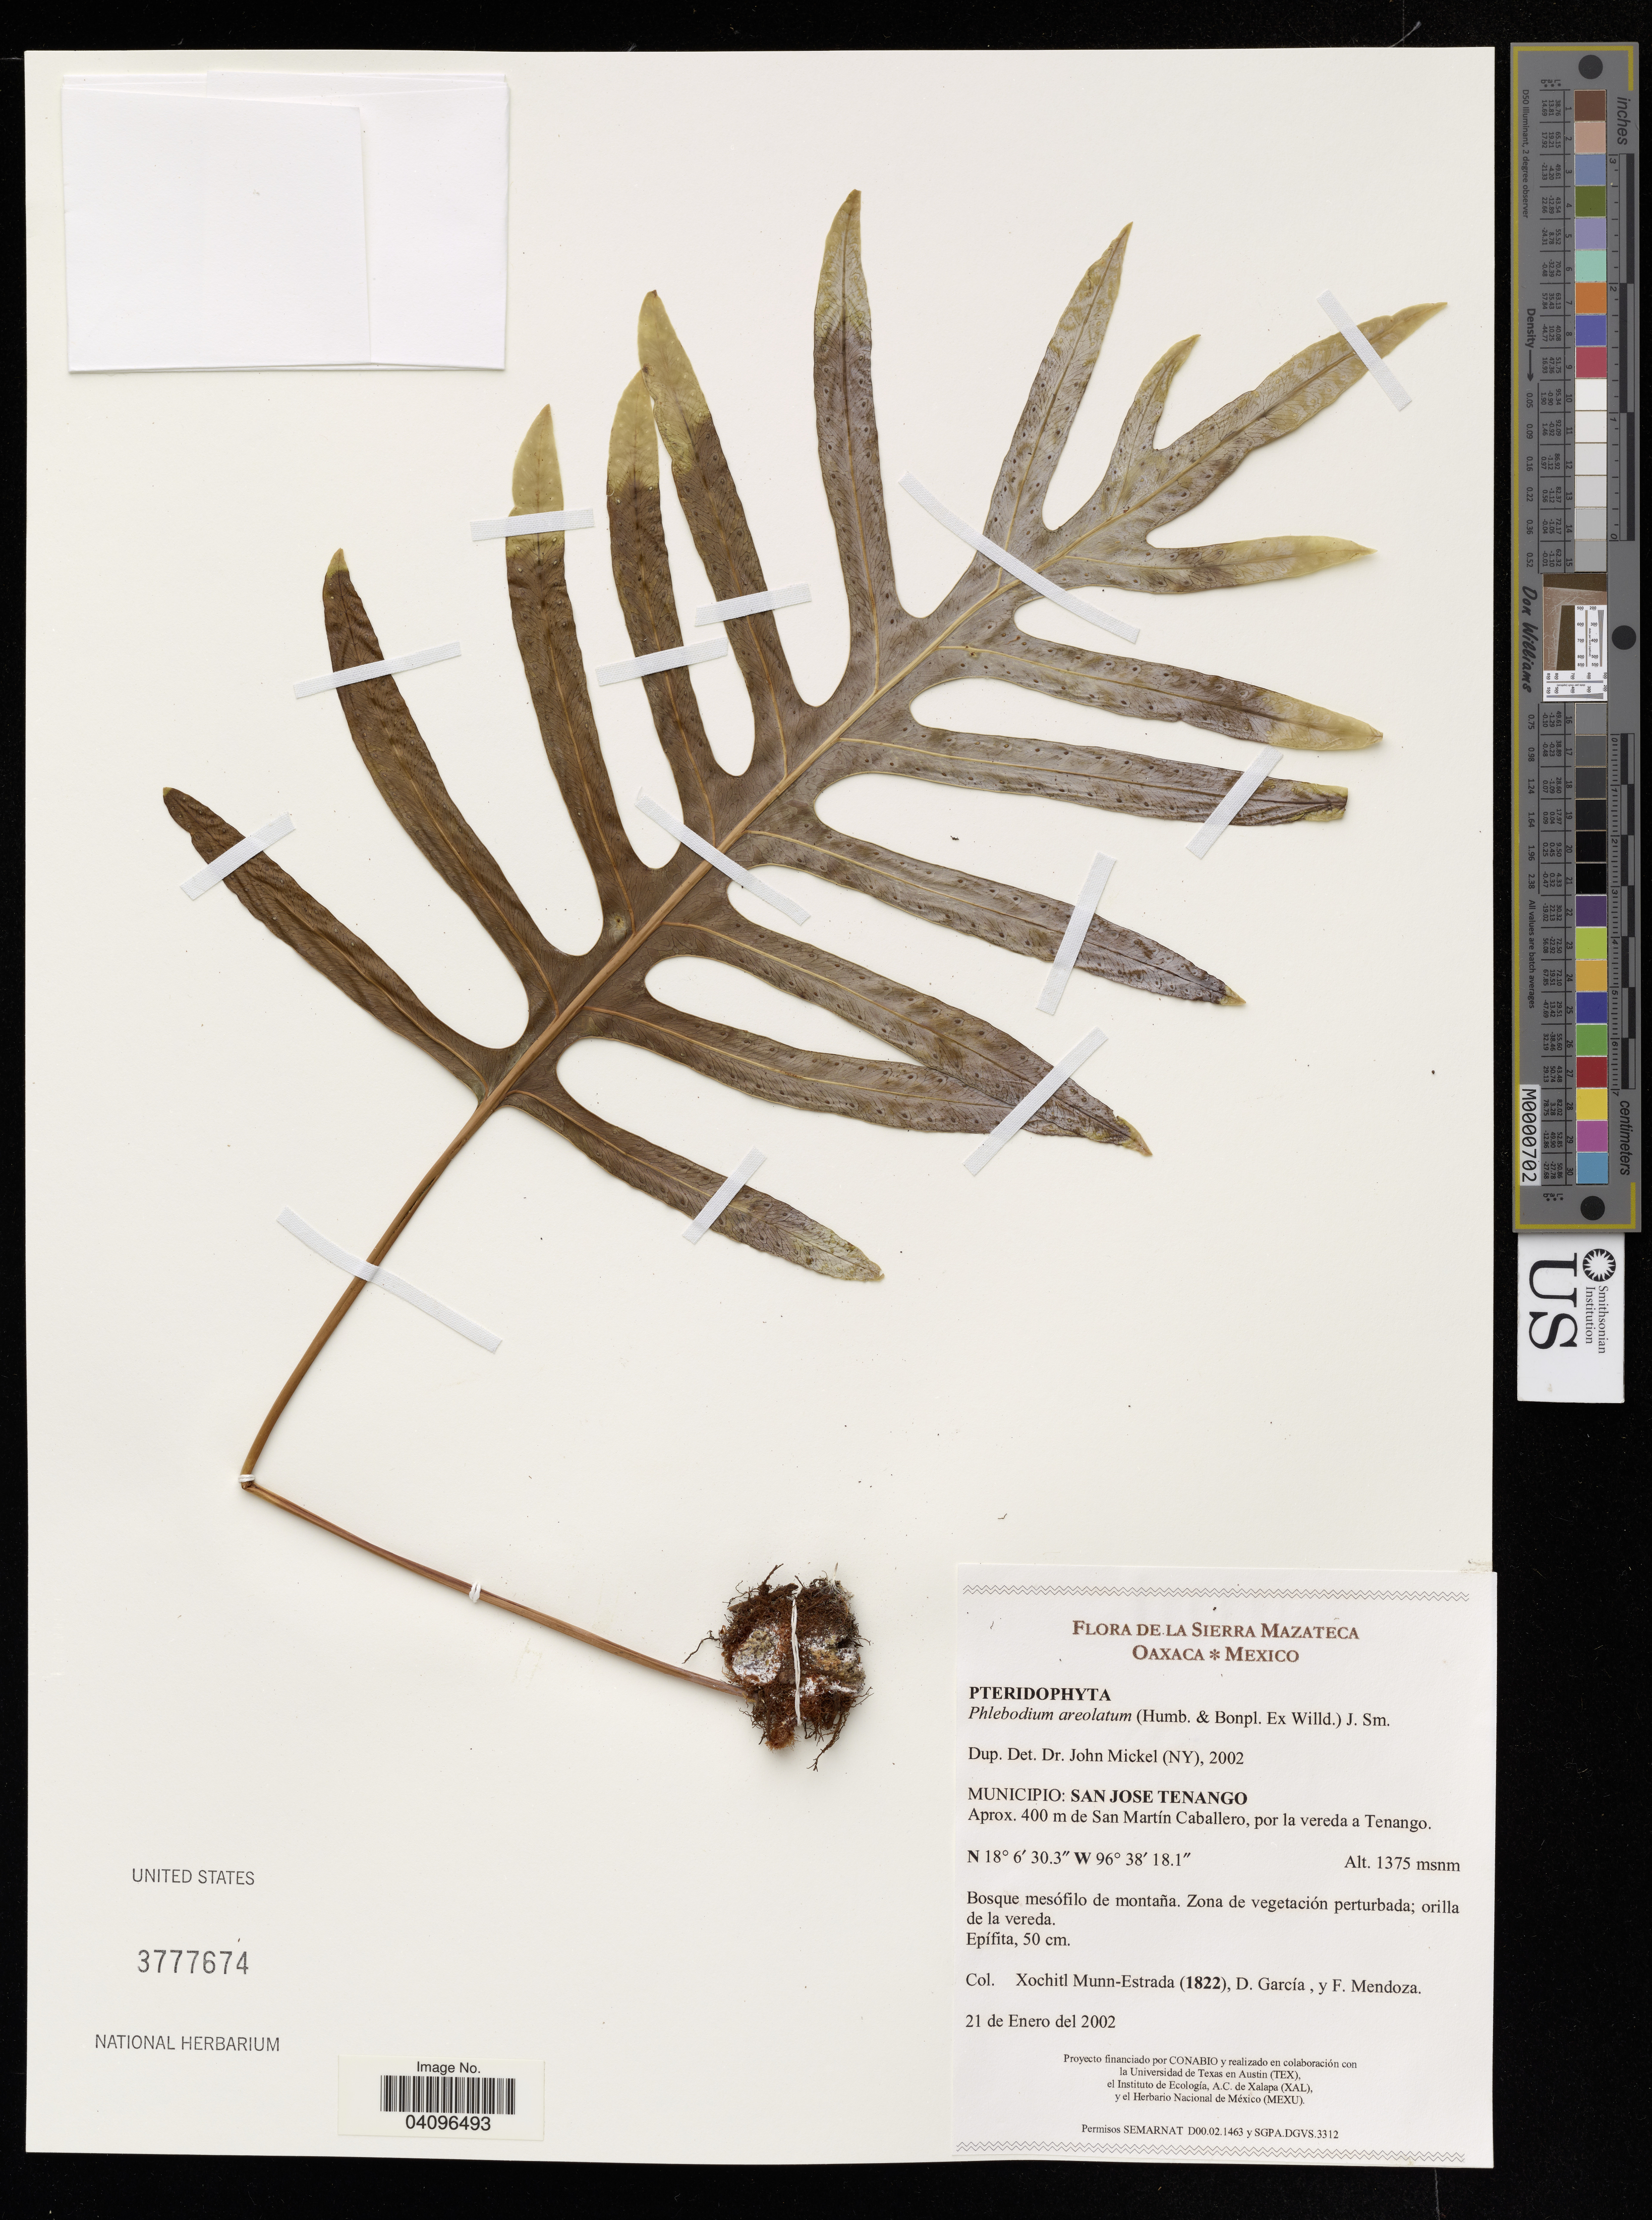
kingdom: Plantae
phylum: Tracheophyta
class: Polypodiopsida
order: Polypodiales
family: Polypodiaceae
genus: Phlebodium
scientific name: Phlebodium areolatum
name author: (Humb. & Bonap. ex Willd.) J. Sm.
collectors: X. Munn-Estrada, D. García & F. Mendoza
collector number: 1822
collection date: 2002-01-21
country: Costa Rica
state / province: San José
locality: De La Sierra Mazateca. Oaxaca Mexico. San Jose Tenango. Aprox. 400 m de San Martin Caballero, por la vereda a Tenango.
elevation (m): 1375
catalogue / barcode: US 3777674